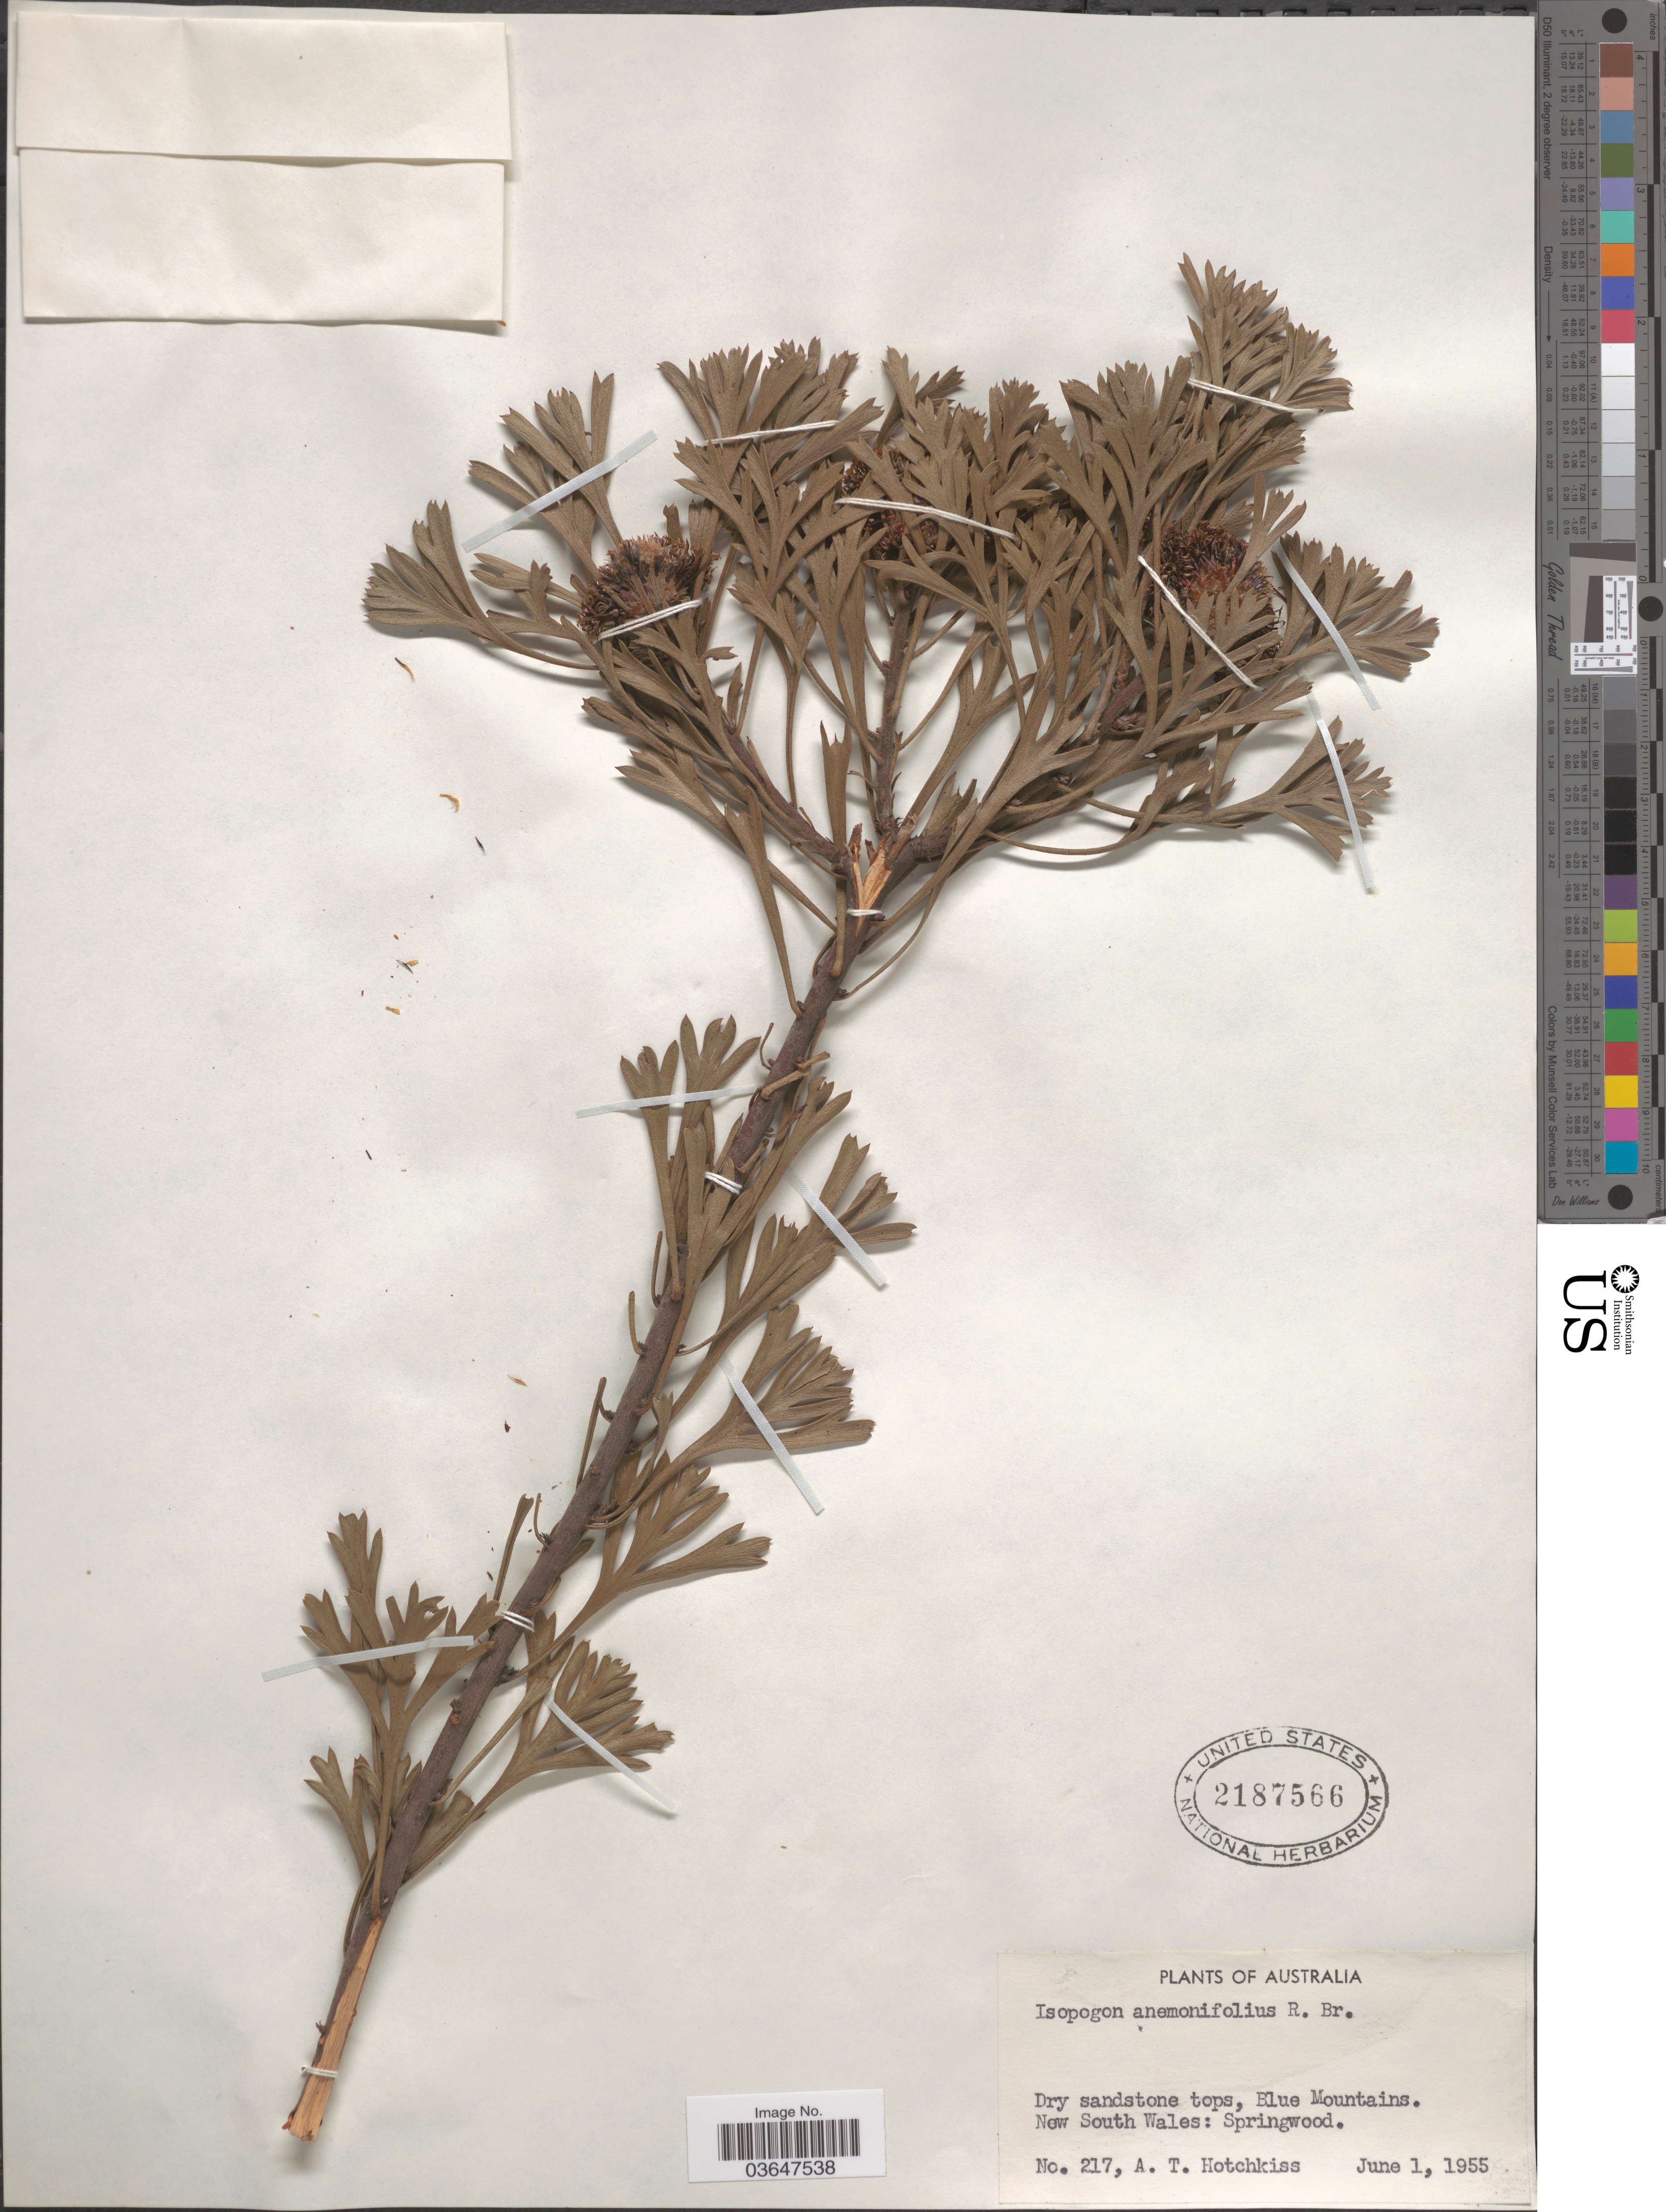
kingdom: Plantae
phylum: Tracheophyta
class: Magnoliopsida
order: Proteales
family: Proteaceae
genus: Isopogon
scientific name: Isopogon anemonifolius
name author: (Salisb.) Knight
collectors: A. Hotchkiss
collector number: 217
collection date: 1955-06-01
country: Australia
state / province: New South Wales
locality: Blue Mountains. Springwood.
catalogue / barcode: US 2187566